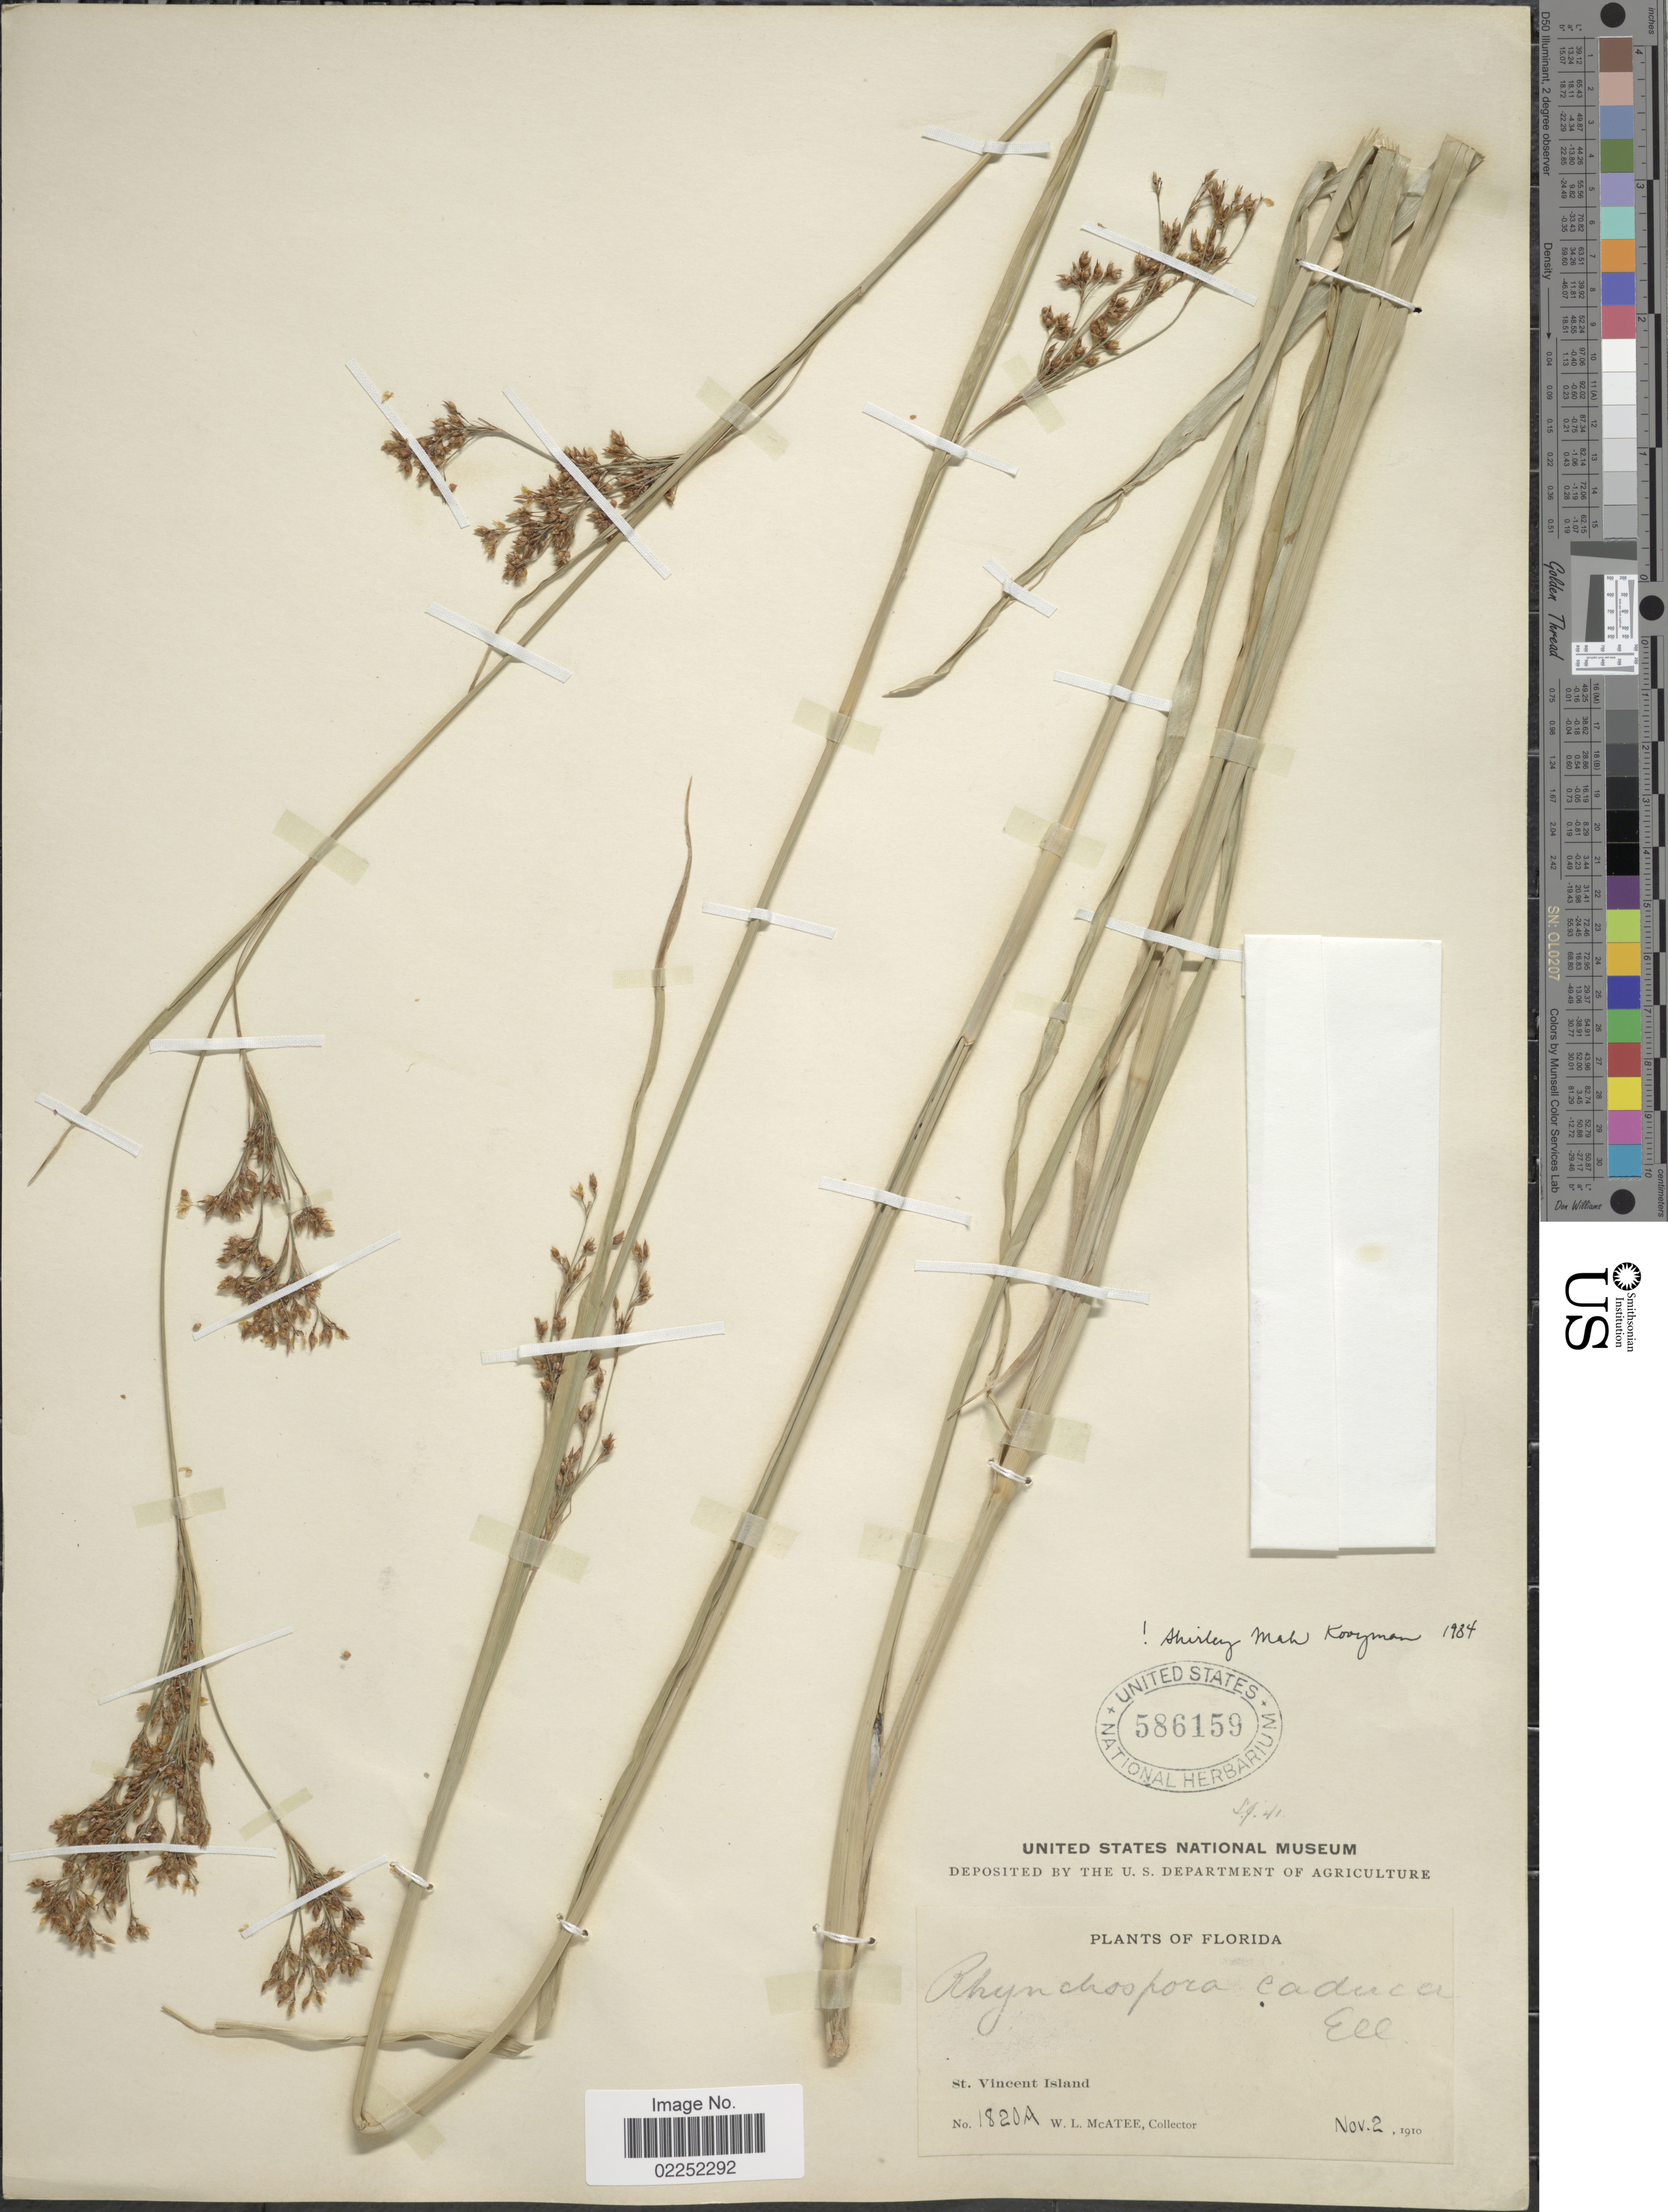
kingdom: Plantae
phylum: Tracheophyta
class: Liliopsida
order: Poales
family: Cyperaceae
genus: Rhynchospora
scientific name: Rhynchospora caduca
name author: Elliott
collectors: W. McAtee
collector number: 1820A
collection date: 1910-11-02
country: United States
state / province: Florida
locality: St Vincent Island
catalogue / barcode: US 586159